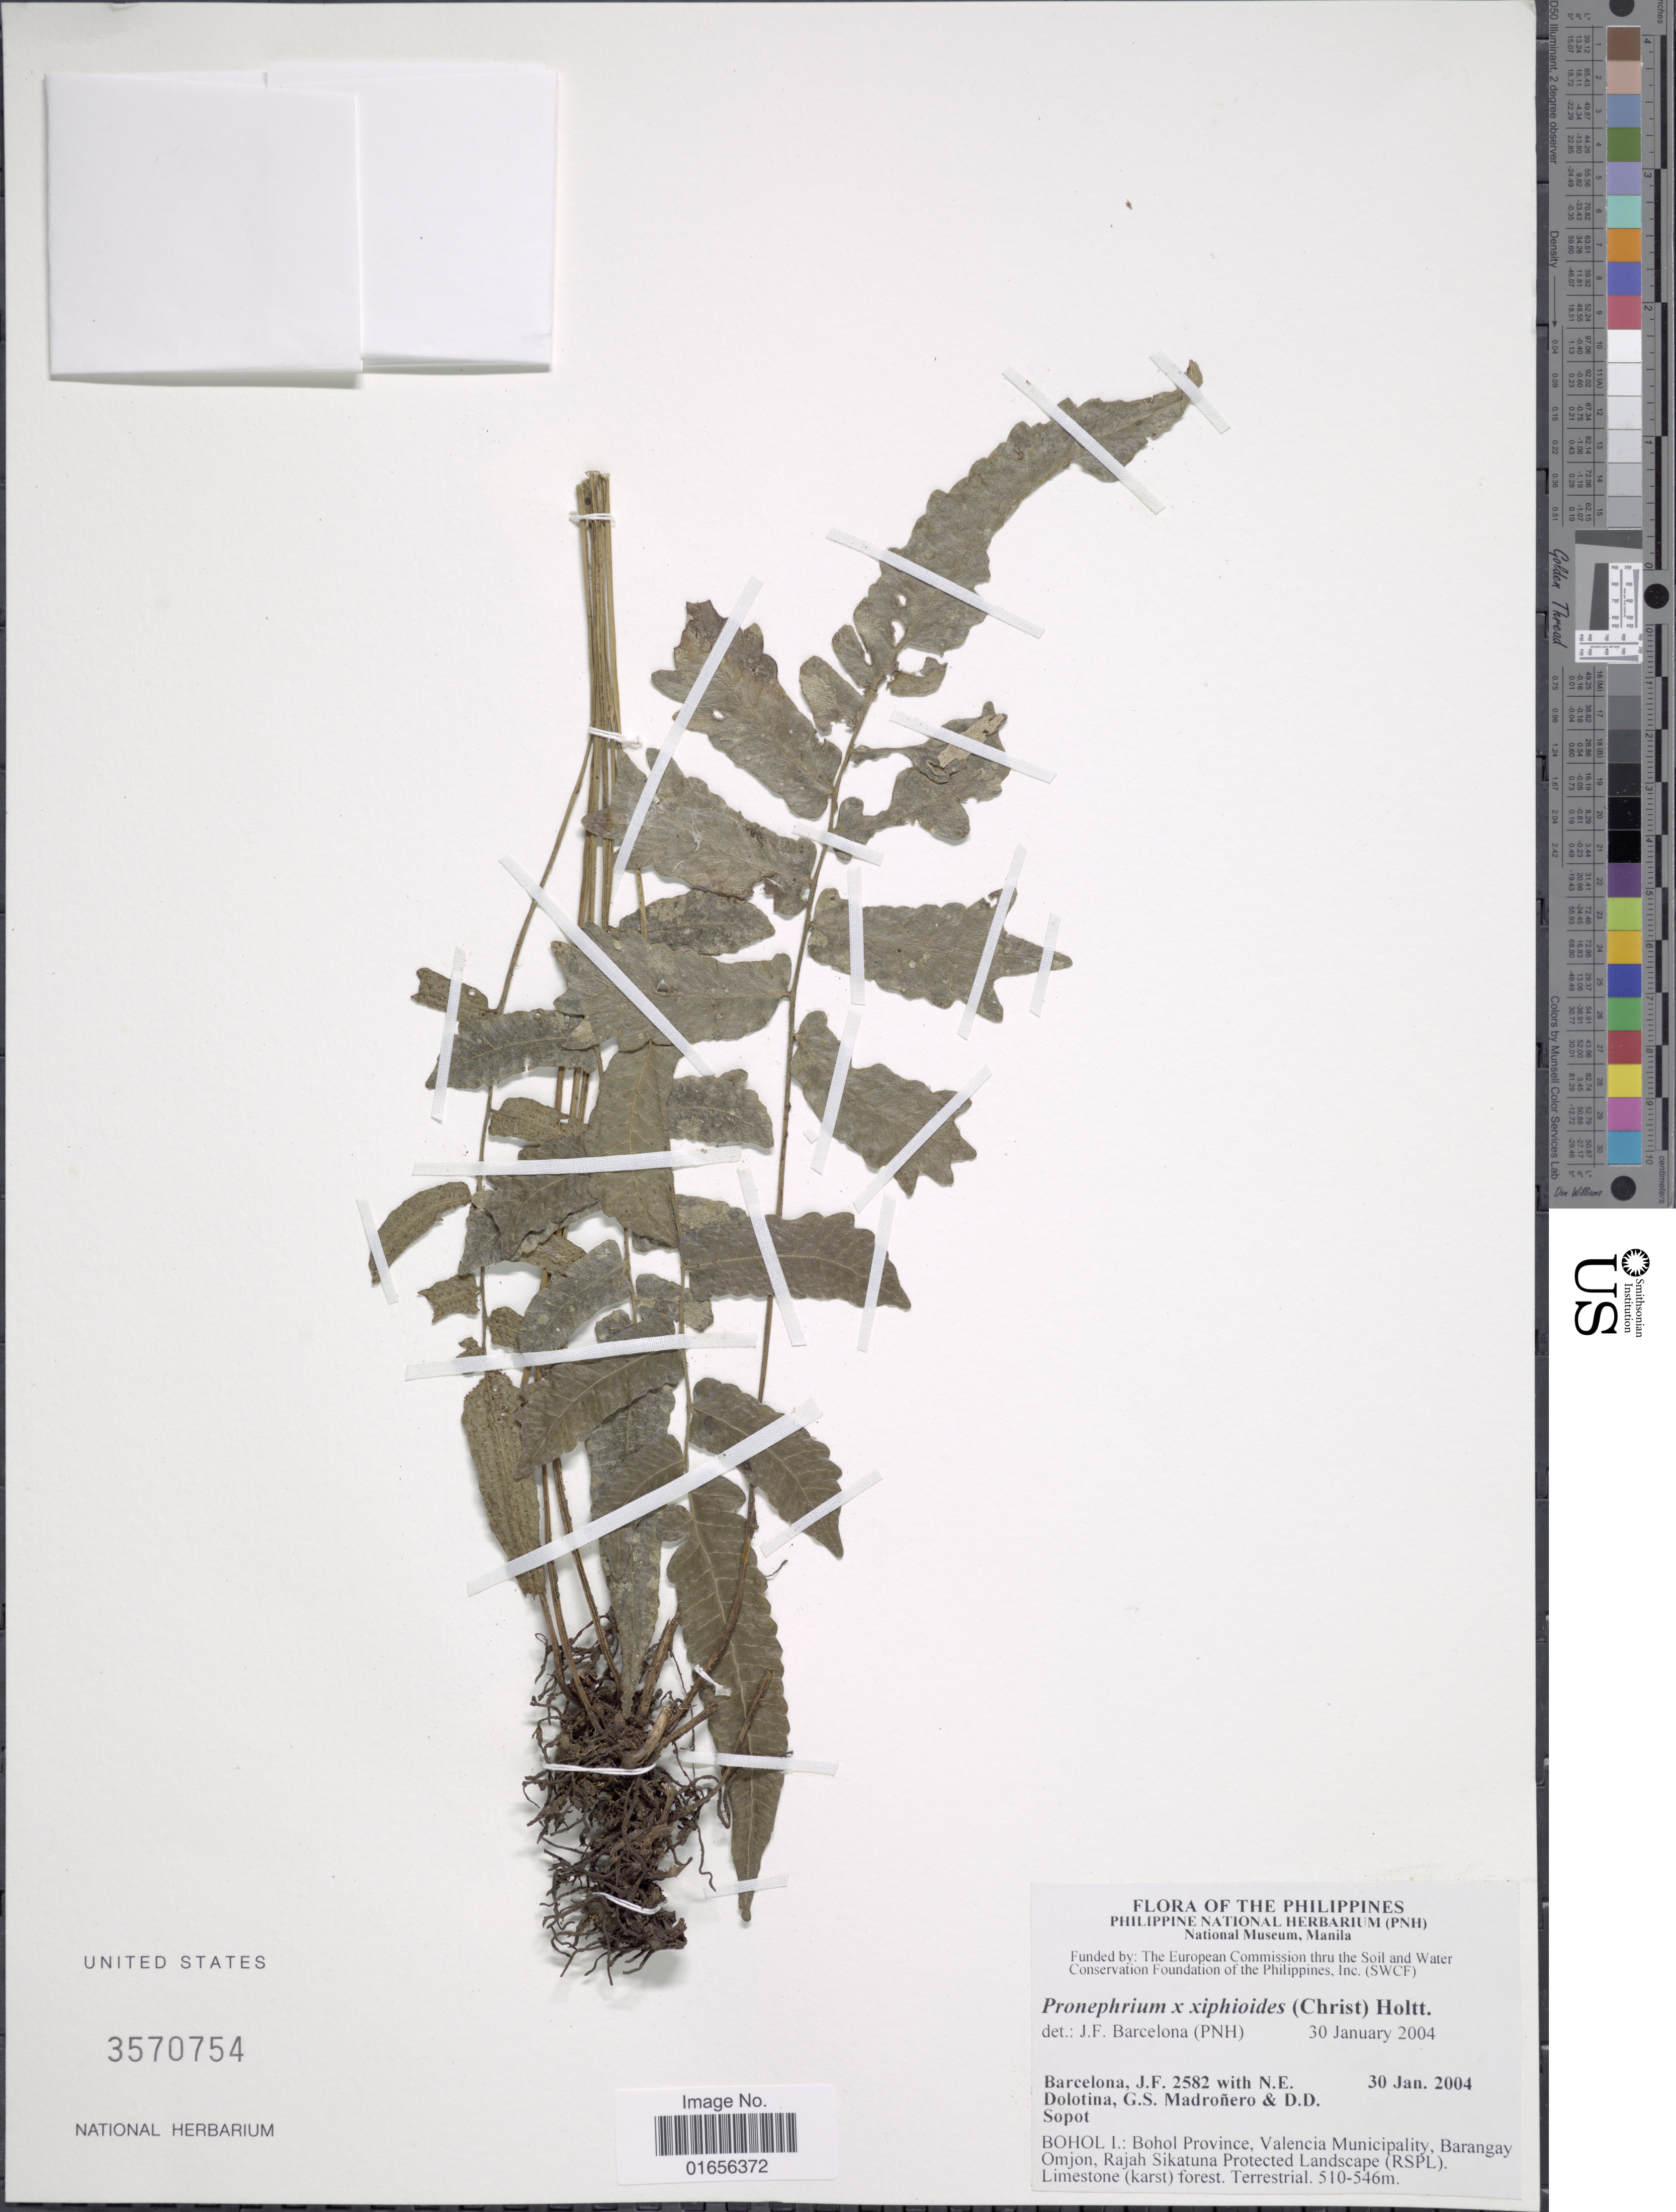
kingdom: Plantae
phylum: Tracheophyta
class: Polypodiopsida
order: Polypodiales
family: Thelypteridaceae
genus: Pronephrium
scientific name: Pronephrium xiphioides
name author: (C. Chr.) Holttum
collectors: J. F. Barcelona, N. Dolotina, G. Madroñero & D. Sopot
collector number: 2582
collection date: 2004-01-30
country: Philippines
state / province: Central Visayas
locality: The Philippines, Bohol I.: Bohol Province, Valencia Municipality, Barangay Omjon, Rajah Sikatuna Protected Landscape (RSPL)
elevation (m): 510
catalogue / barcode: US 3570754